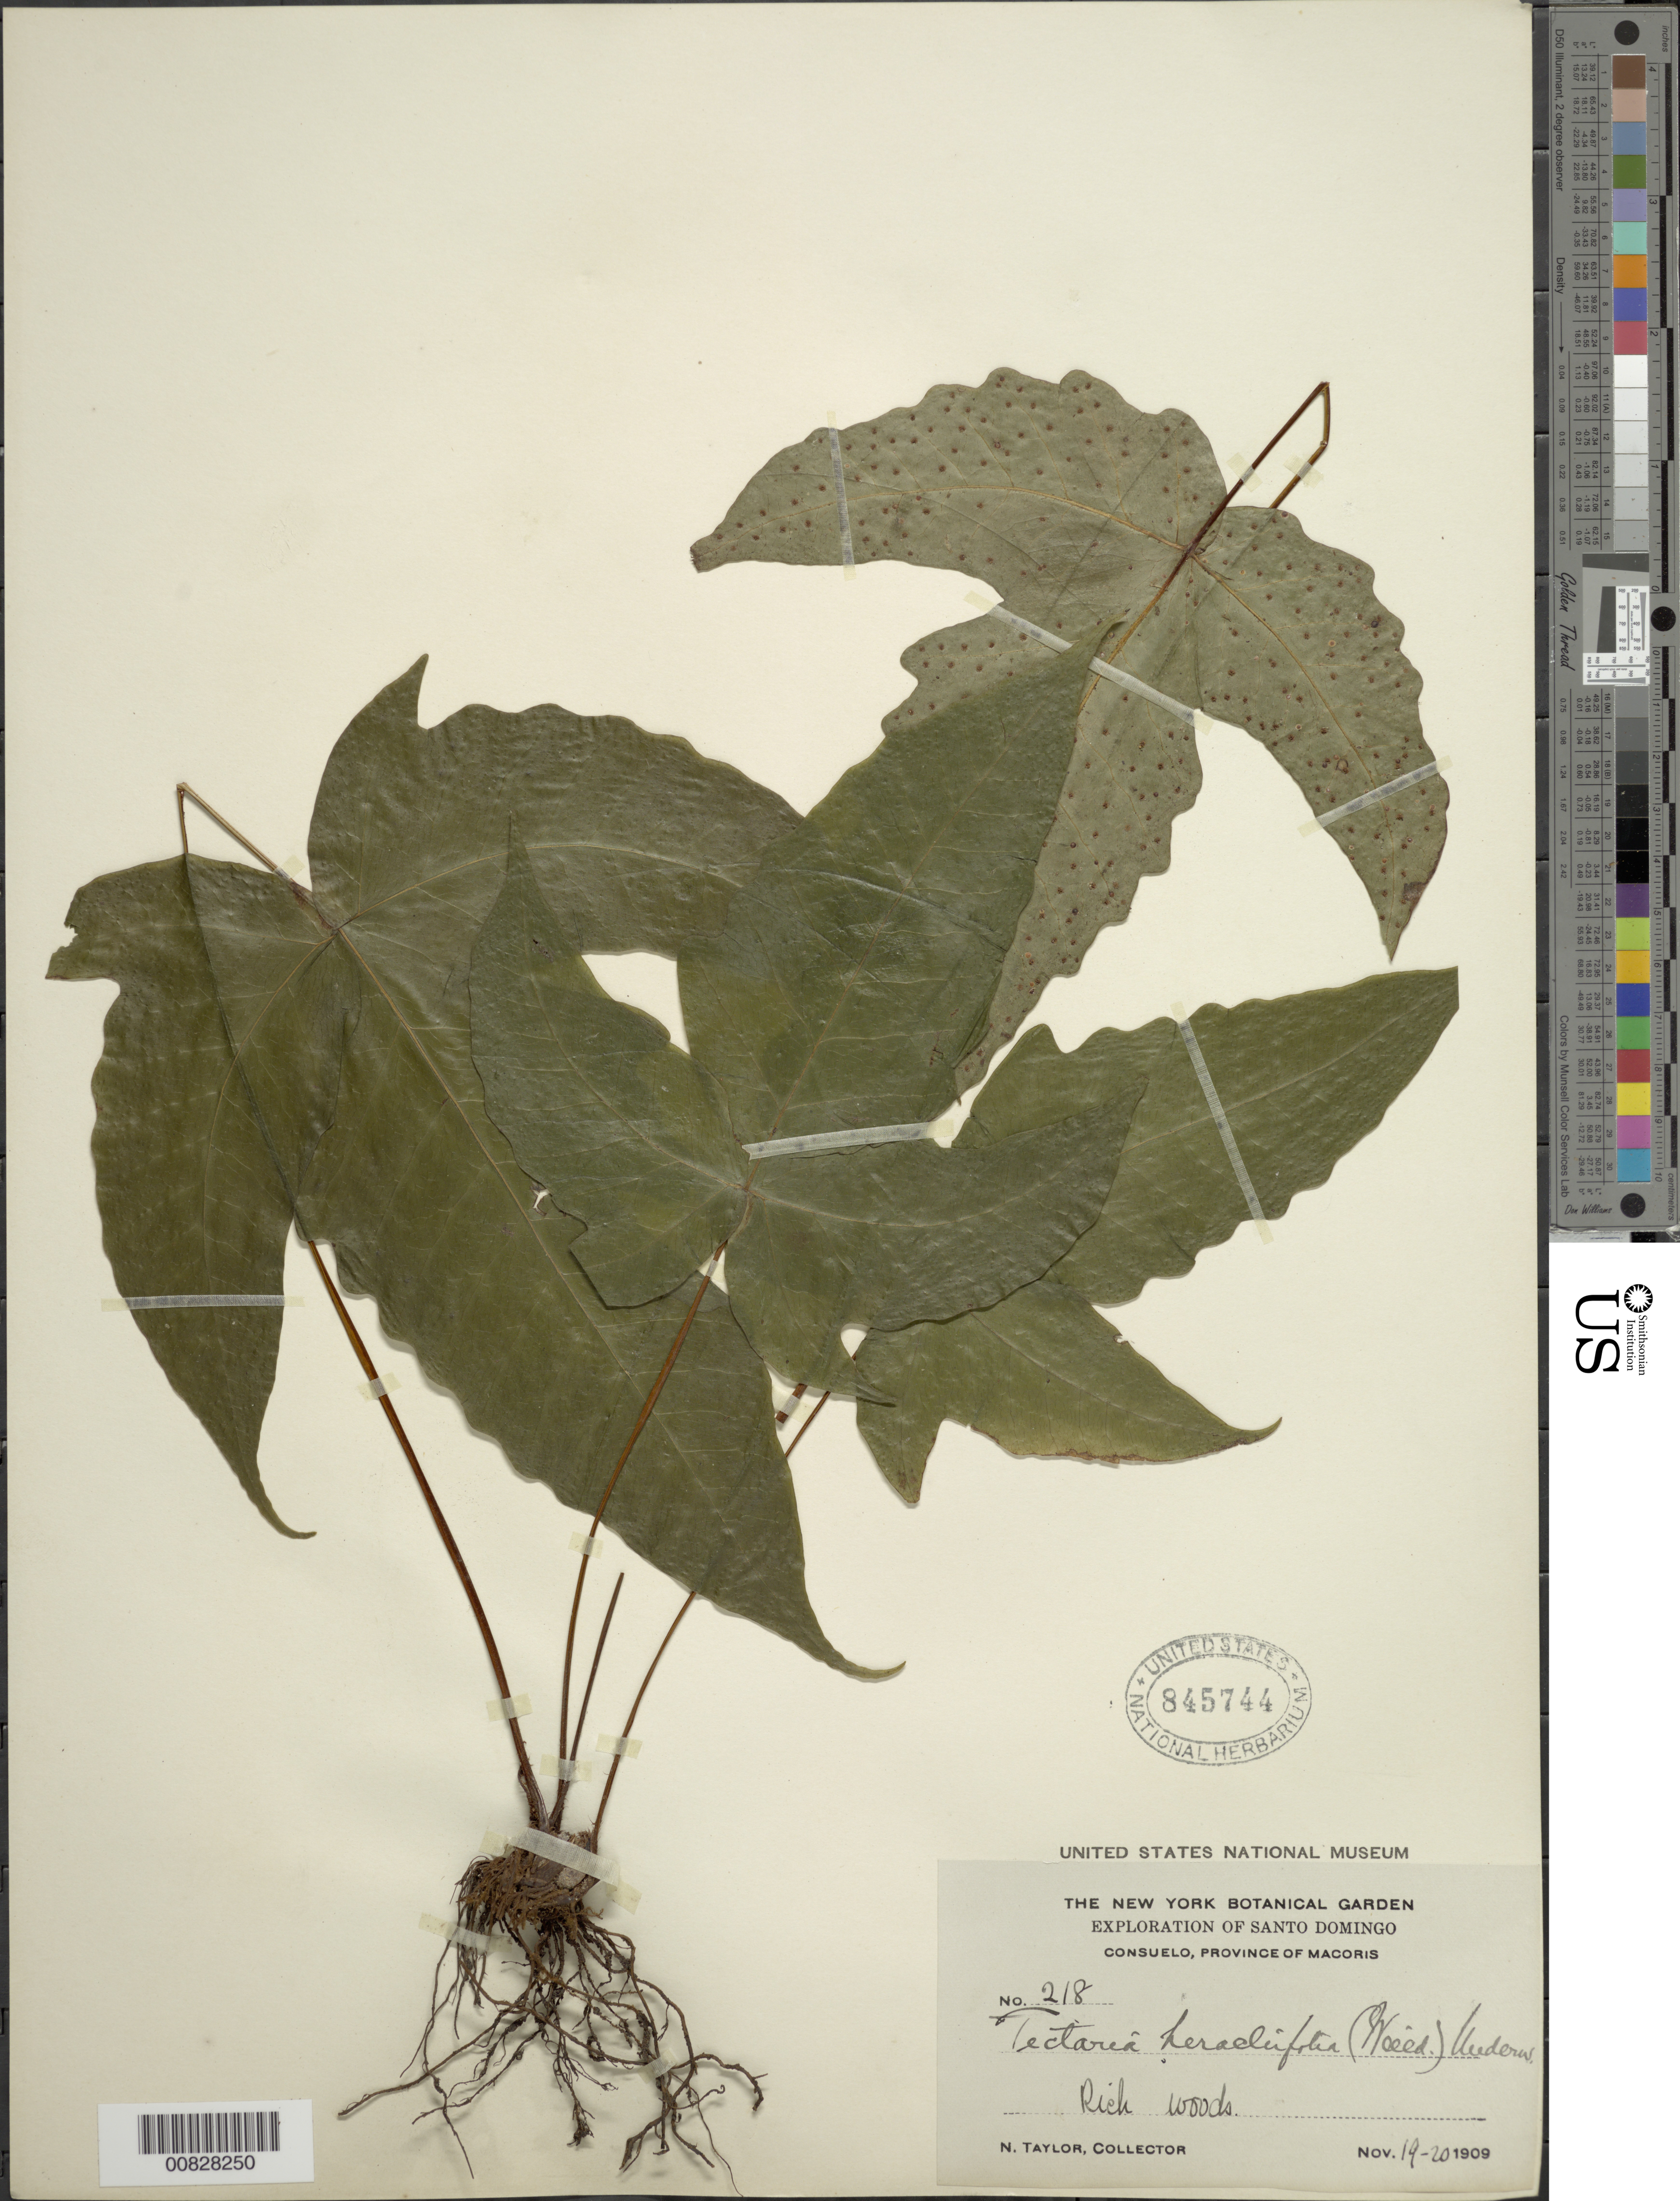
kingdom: Plantae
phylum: Tracheophyta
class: Polypodiopsida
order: Polypodiales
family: Tectariaceae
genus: Tectaria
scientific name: Tectaria heracleifolia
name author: (Willd.) Underw.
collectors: N. Taylor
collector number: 218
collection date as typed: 19 Nov 1909 to 20 Nov 1909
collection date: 1909-11-19/1909-11-20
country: Dominican Republic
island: Hispaniola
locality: Prov. Macoris, Consuelo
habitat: Rich woods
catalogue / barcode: US 845744